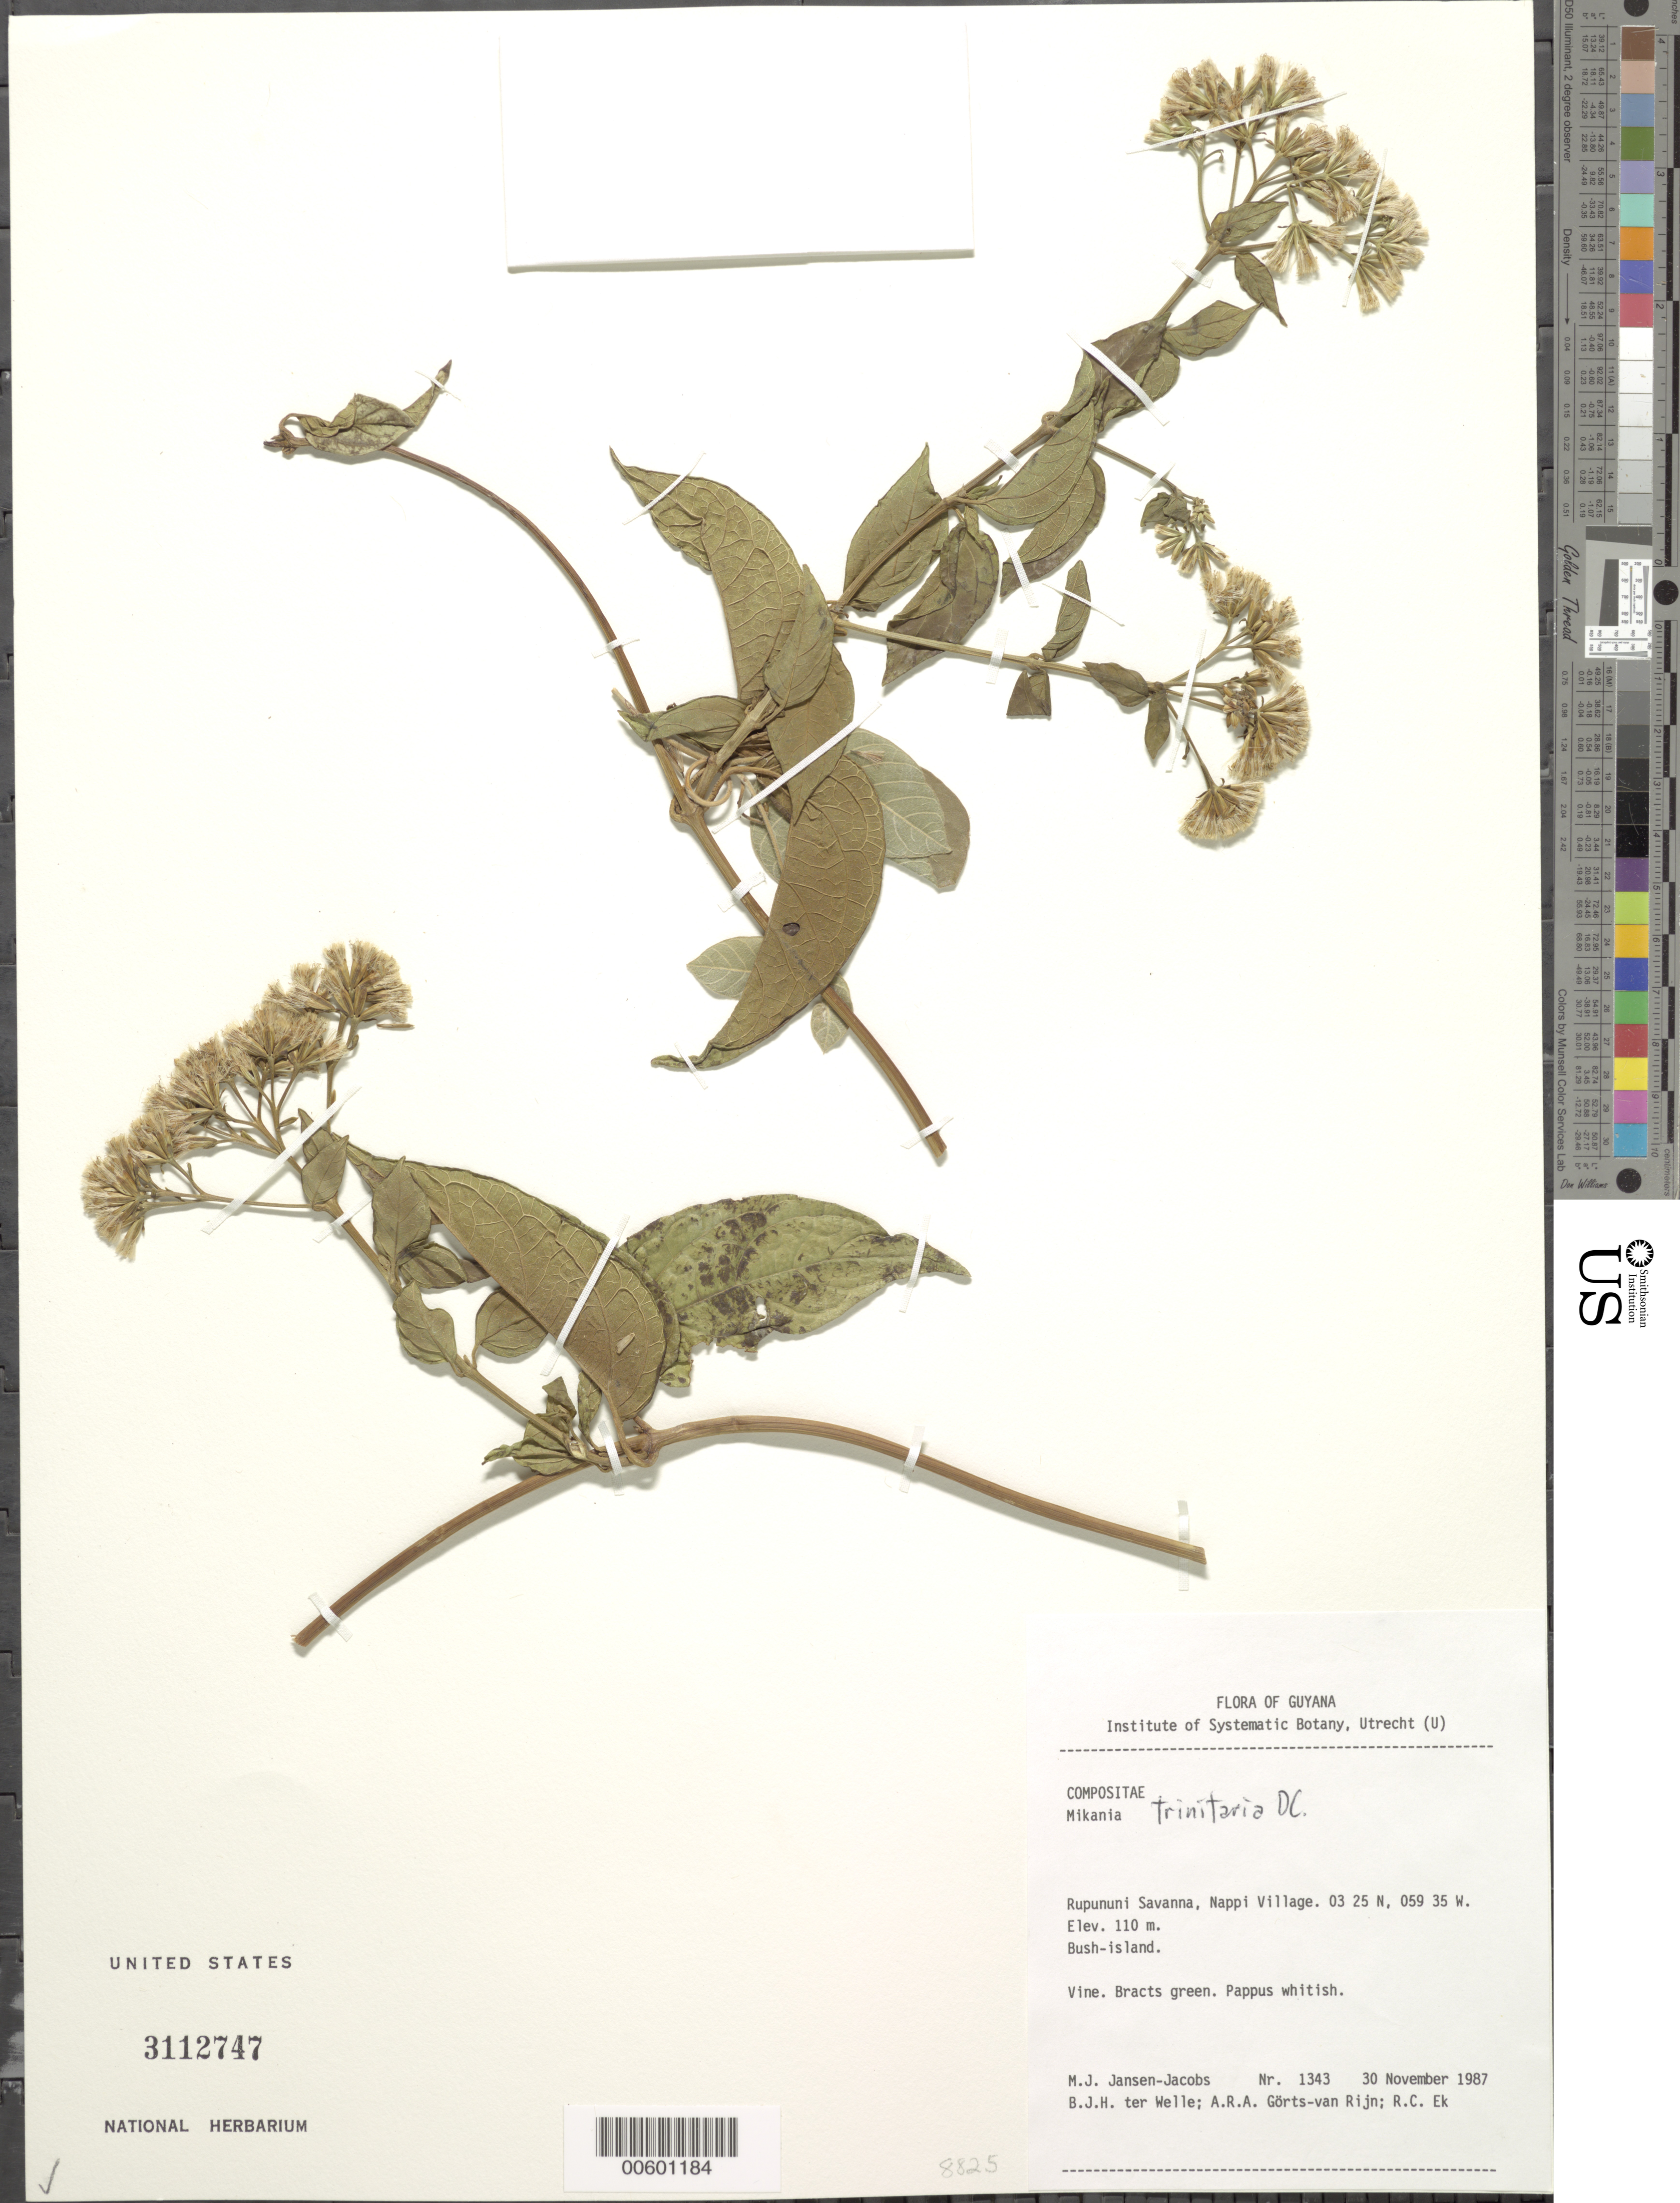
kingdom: Plantae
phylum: Tracheophyta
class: Magnoliopsida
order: Asterales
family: Asteraceae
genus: Mikania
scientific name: Mikania trinitaria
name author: DC.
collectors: M. J. Jansen-Jacobs, B. Welle, A. .R. A. Görts-van Rijn & R. C. Ek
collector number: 1343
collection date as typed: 30-Nov-87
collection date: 1987-11-30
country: Guyana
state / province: U. Takutu-U. Essequibo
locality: Nappi Village, Rupununi Savanna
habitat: Bush island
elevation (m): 110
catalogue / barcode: US 3112747